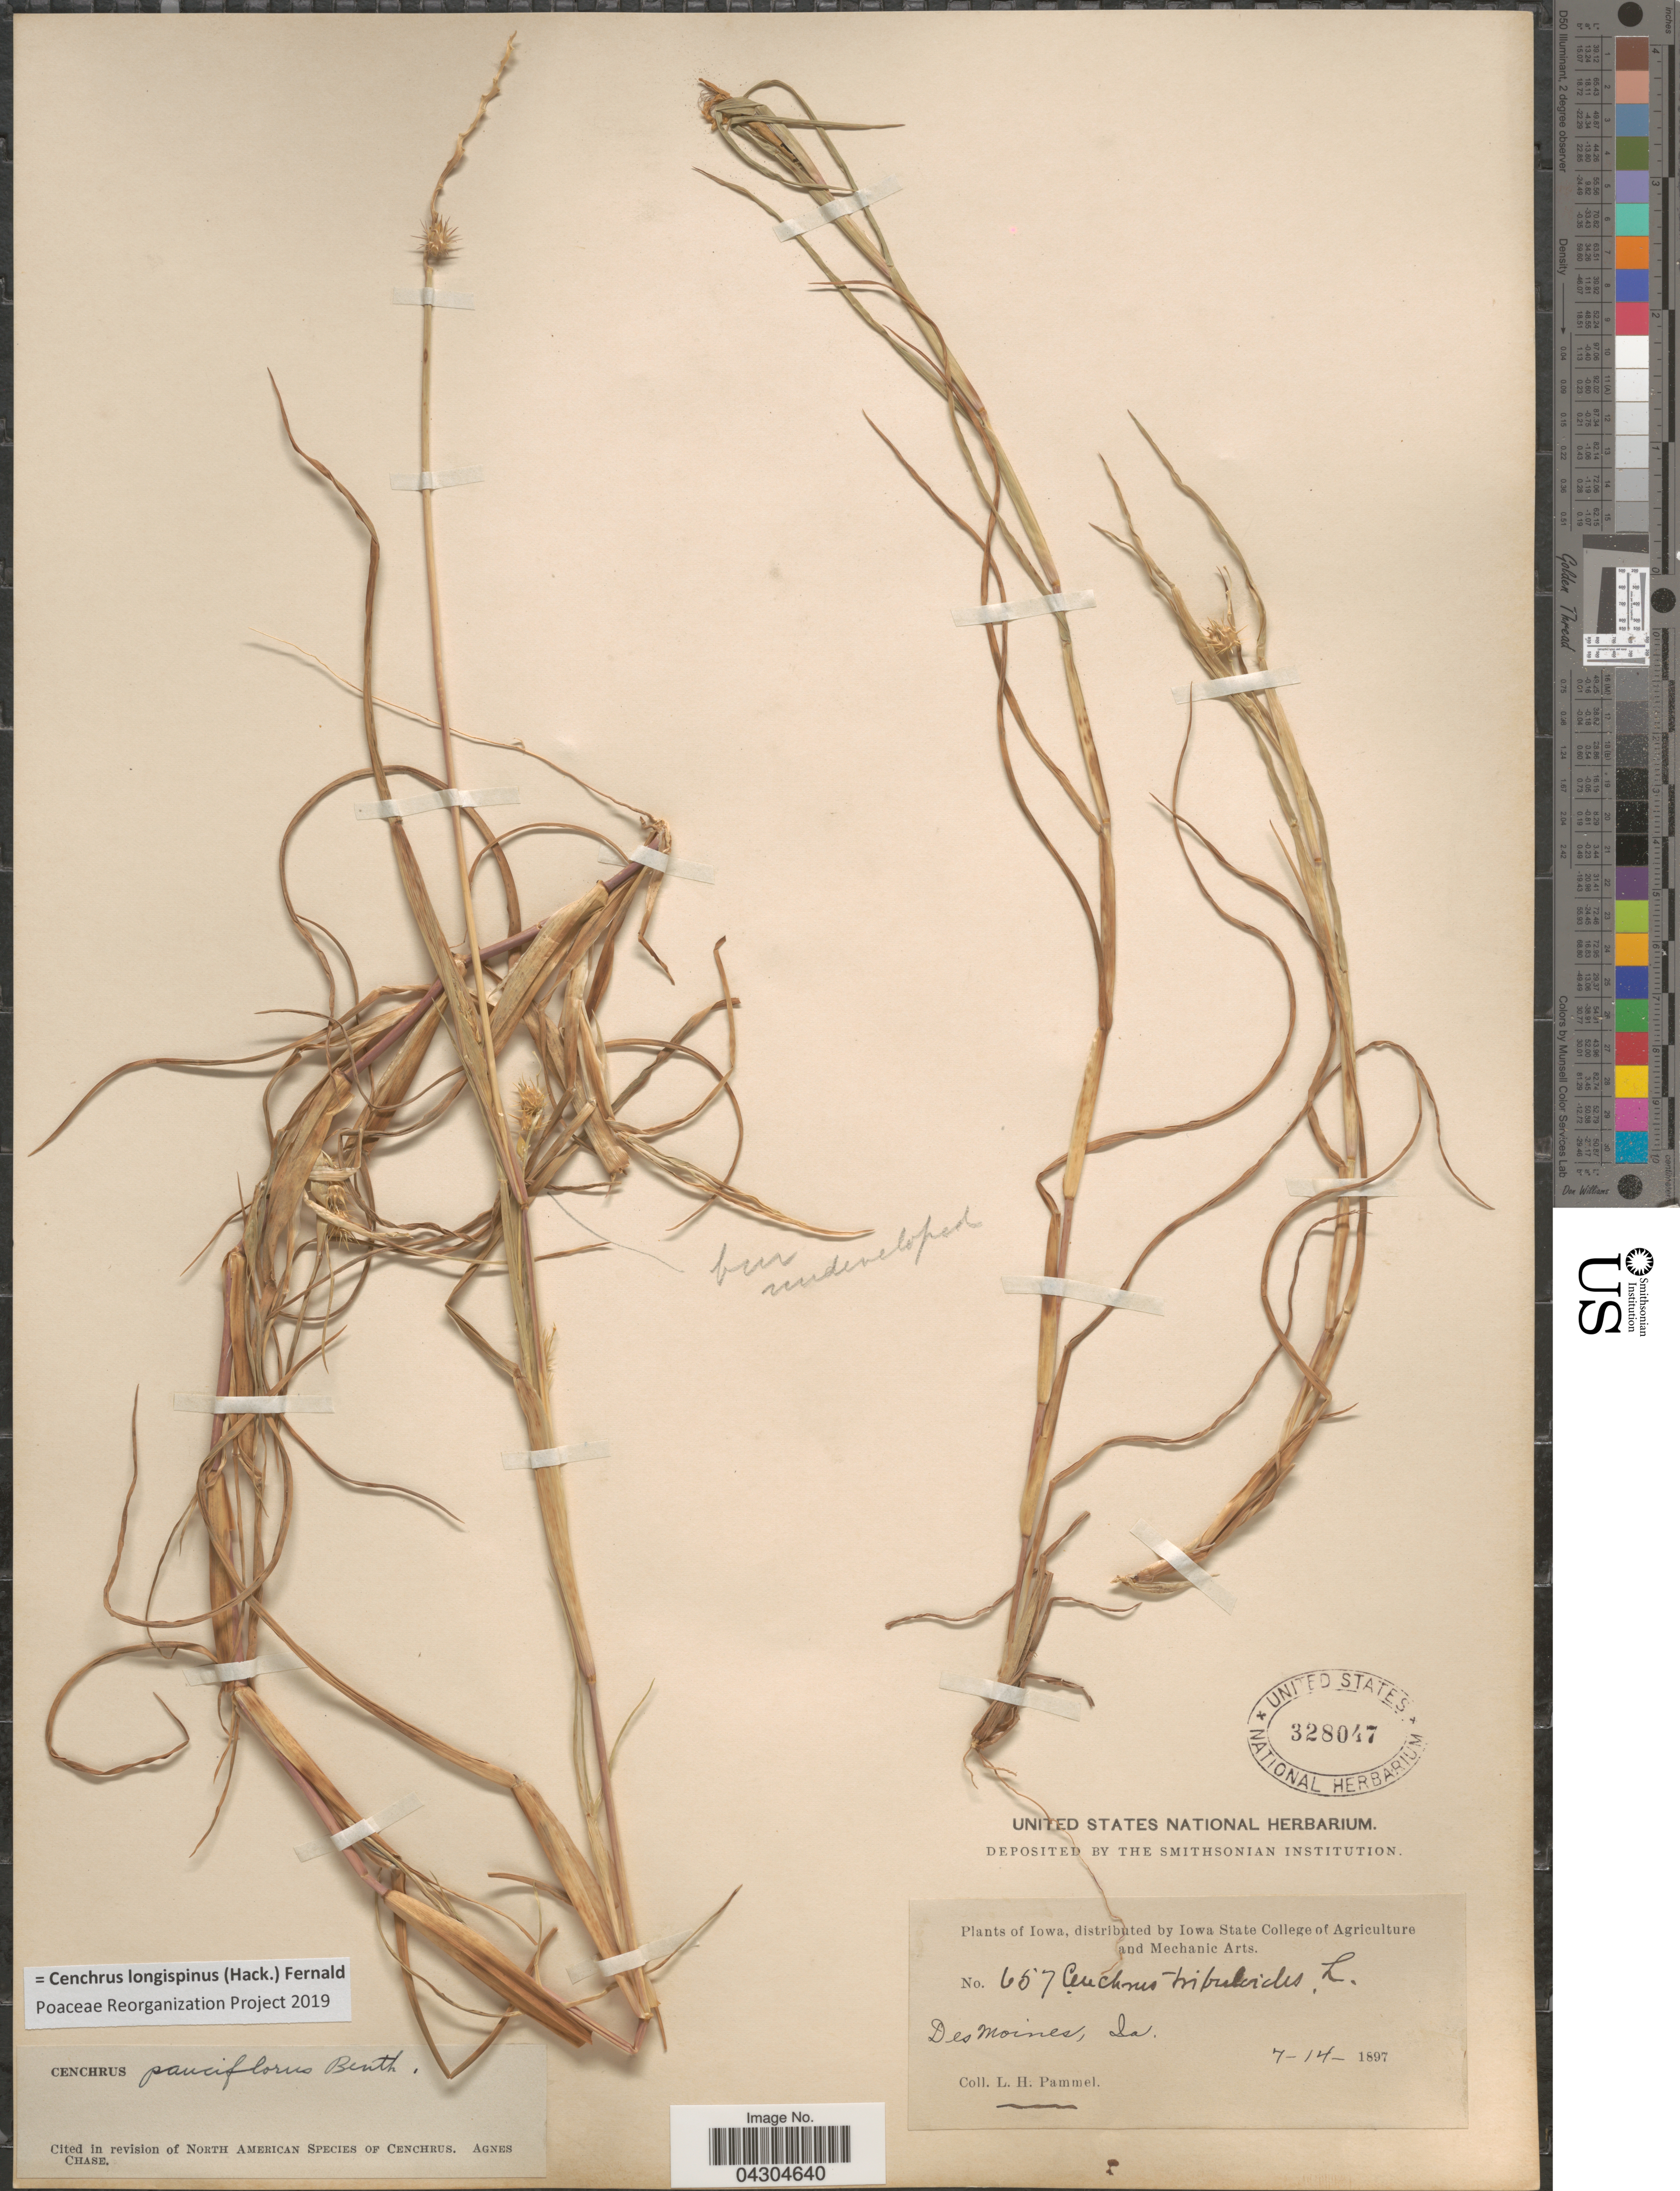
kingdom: Plantae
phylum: Tracheophyta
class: Liliopsida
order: Poales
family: Poaceae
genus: Cenchrus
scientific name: Cenchrus longispinus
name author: (Hack.) Fernald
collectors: L. Pammel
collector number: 657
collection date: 1897-07-14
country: United States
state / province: Iowa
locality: Des Moines.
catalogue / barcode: US 328047